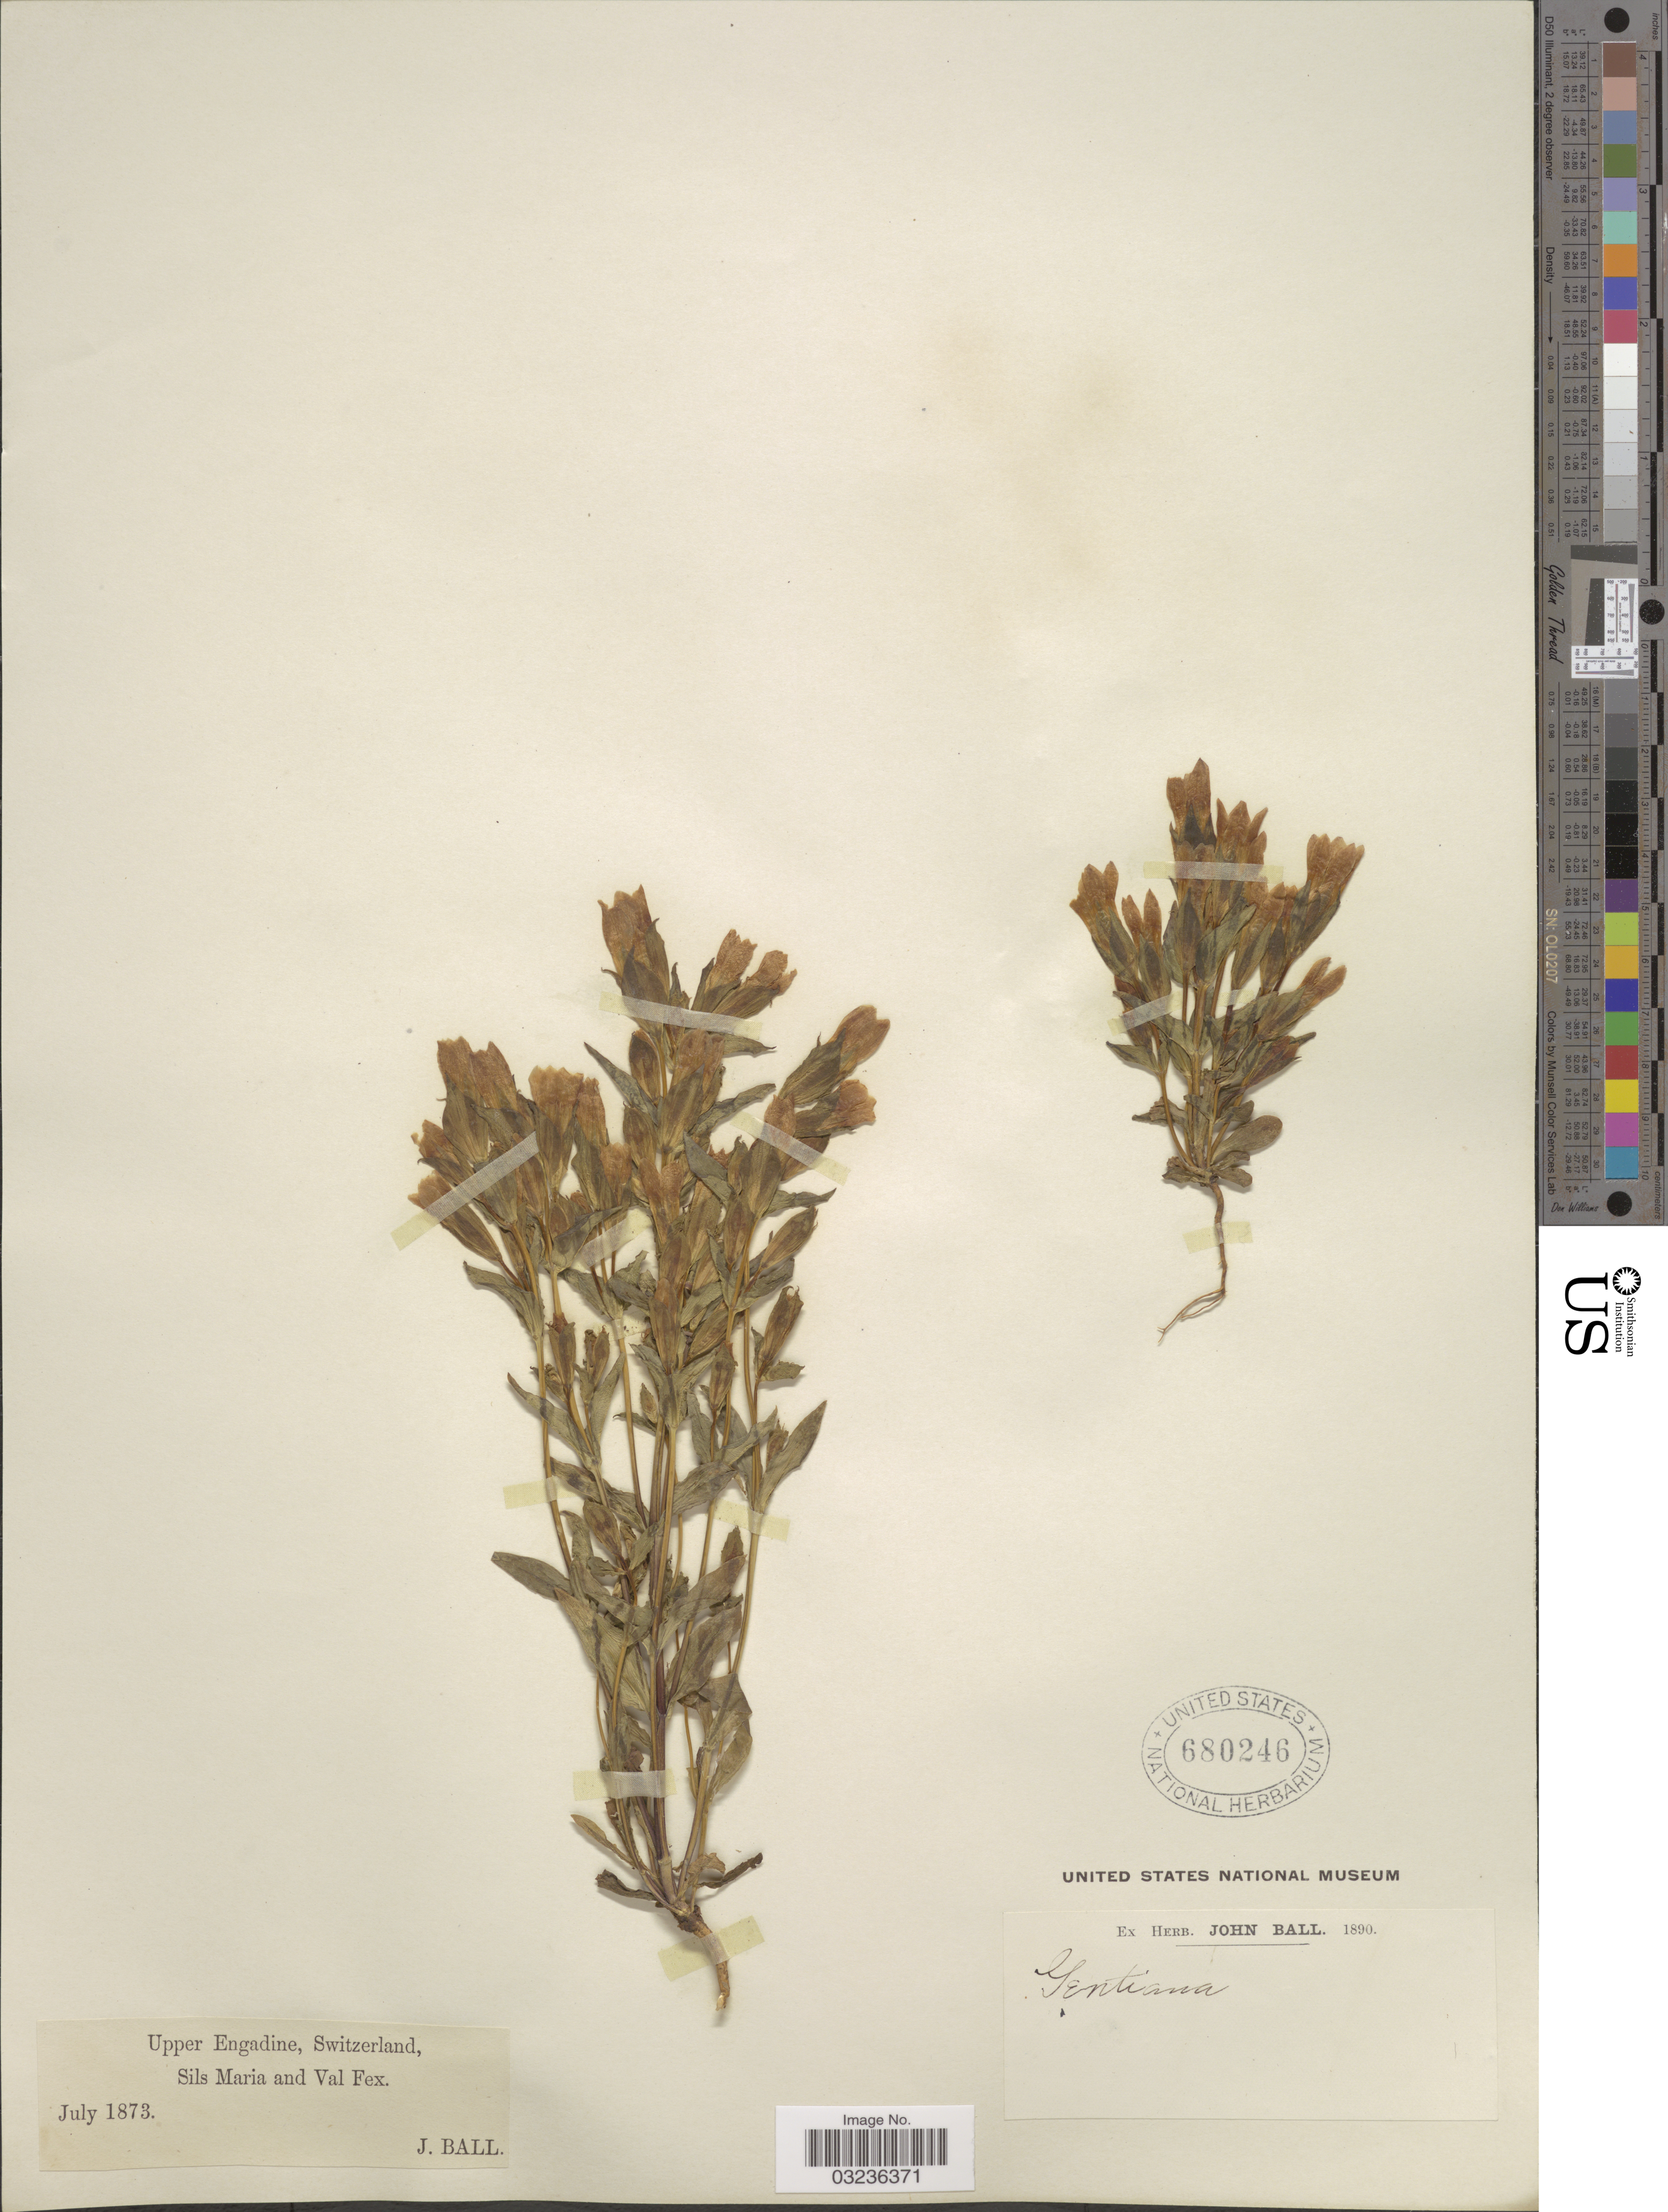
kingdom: Plantae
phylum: Tracheophyta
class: Magnoliopsida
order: Gentianales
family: Gentianaceae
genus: Gentiana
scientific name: Gentiana sp.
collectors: J. Ball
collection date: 1873-07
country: Switzerland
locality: Upper Engadine, Sils Maria and Val Fex.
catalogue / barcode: US 680246